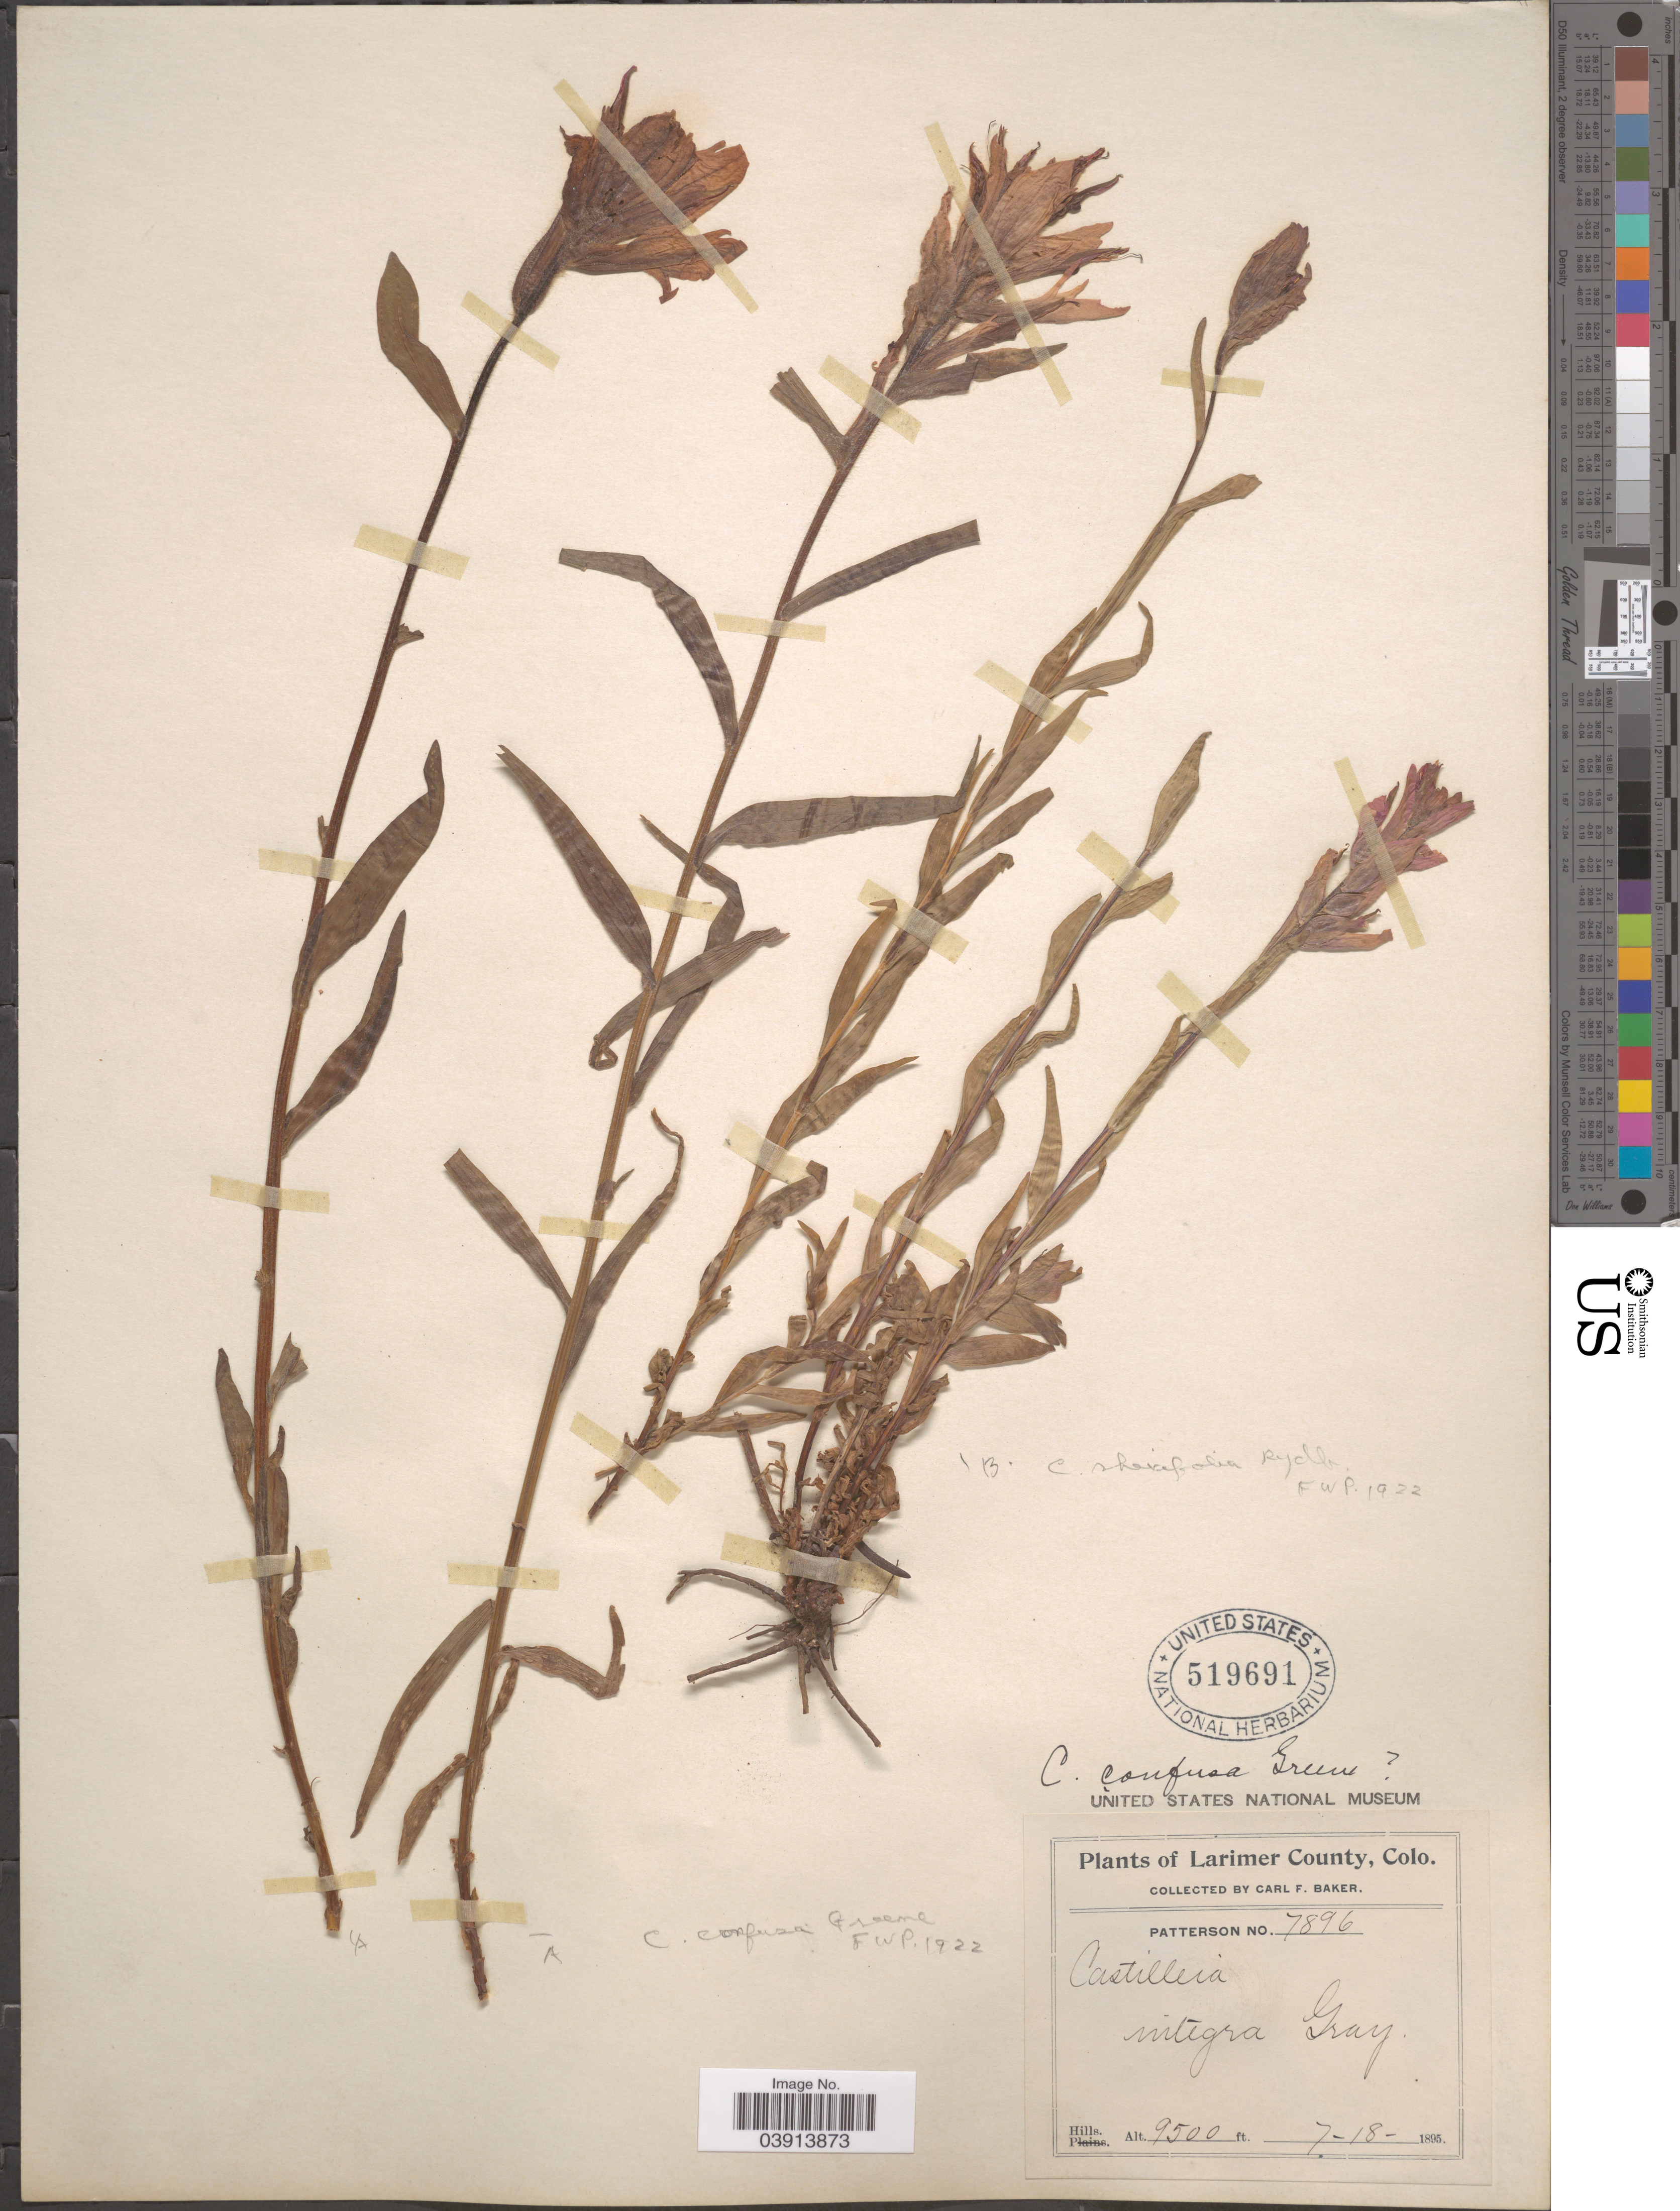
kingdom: Plantae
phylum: Tracheophyta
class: Magnoliopsida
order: Lamiales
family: Orobanchaceae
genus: Castilleja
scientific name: Castilleja rhexiifolia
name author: Rydb.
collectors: C. F. Baker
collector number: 7896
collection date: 1895-07-18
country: United States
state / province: Colorado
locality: Larimer County. Hills.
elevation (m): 2896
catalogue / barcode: US 519691